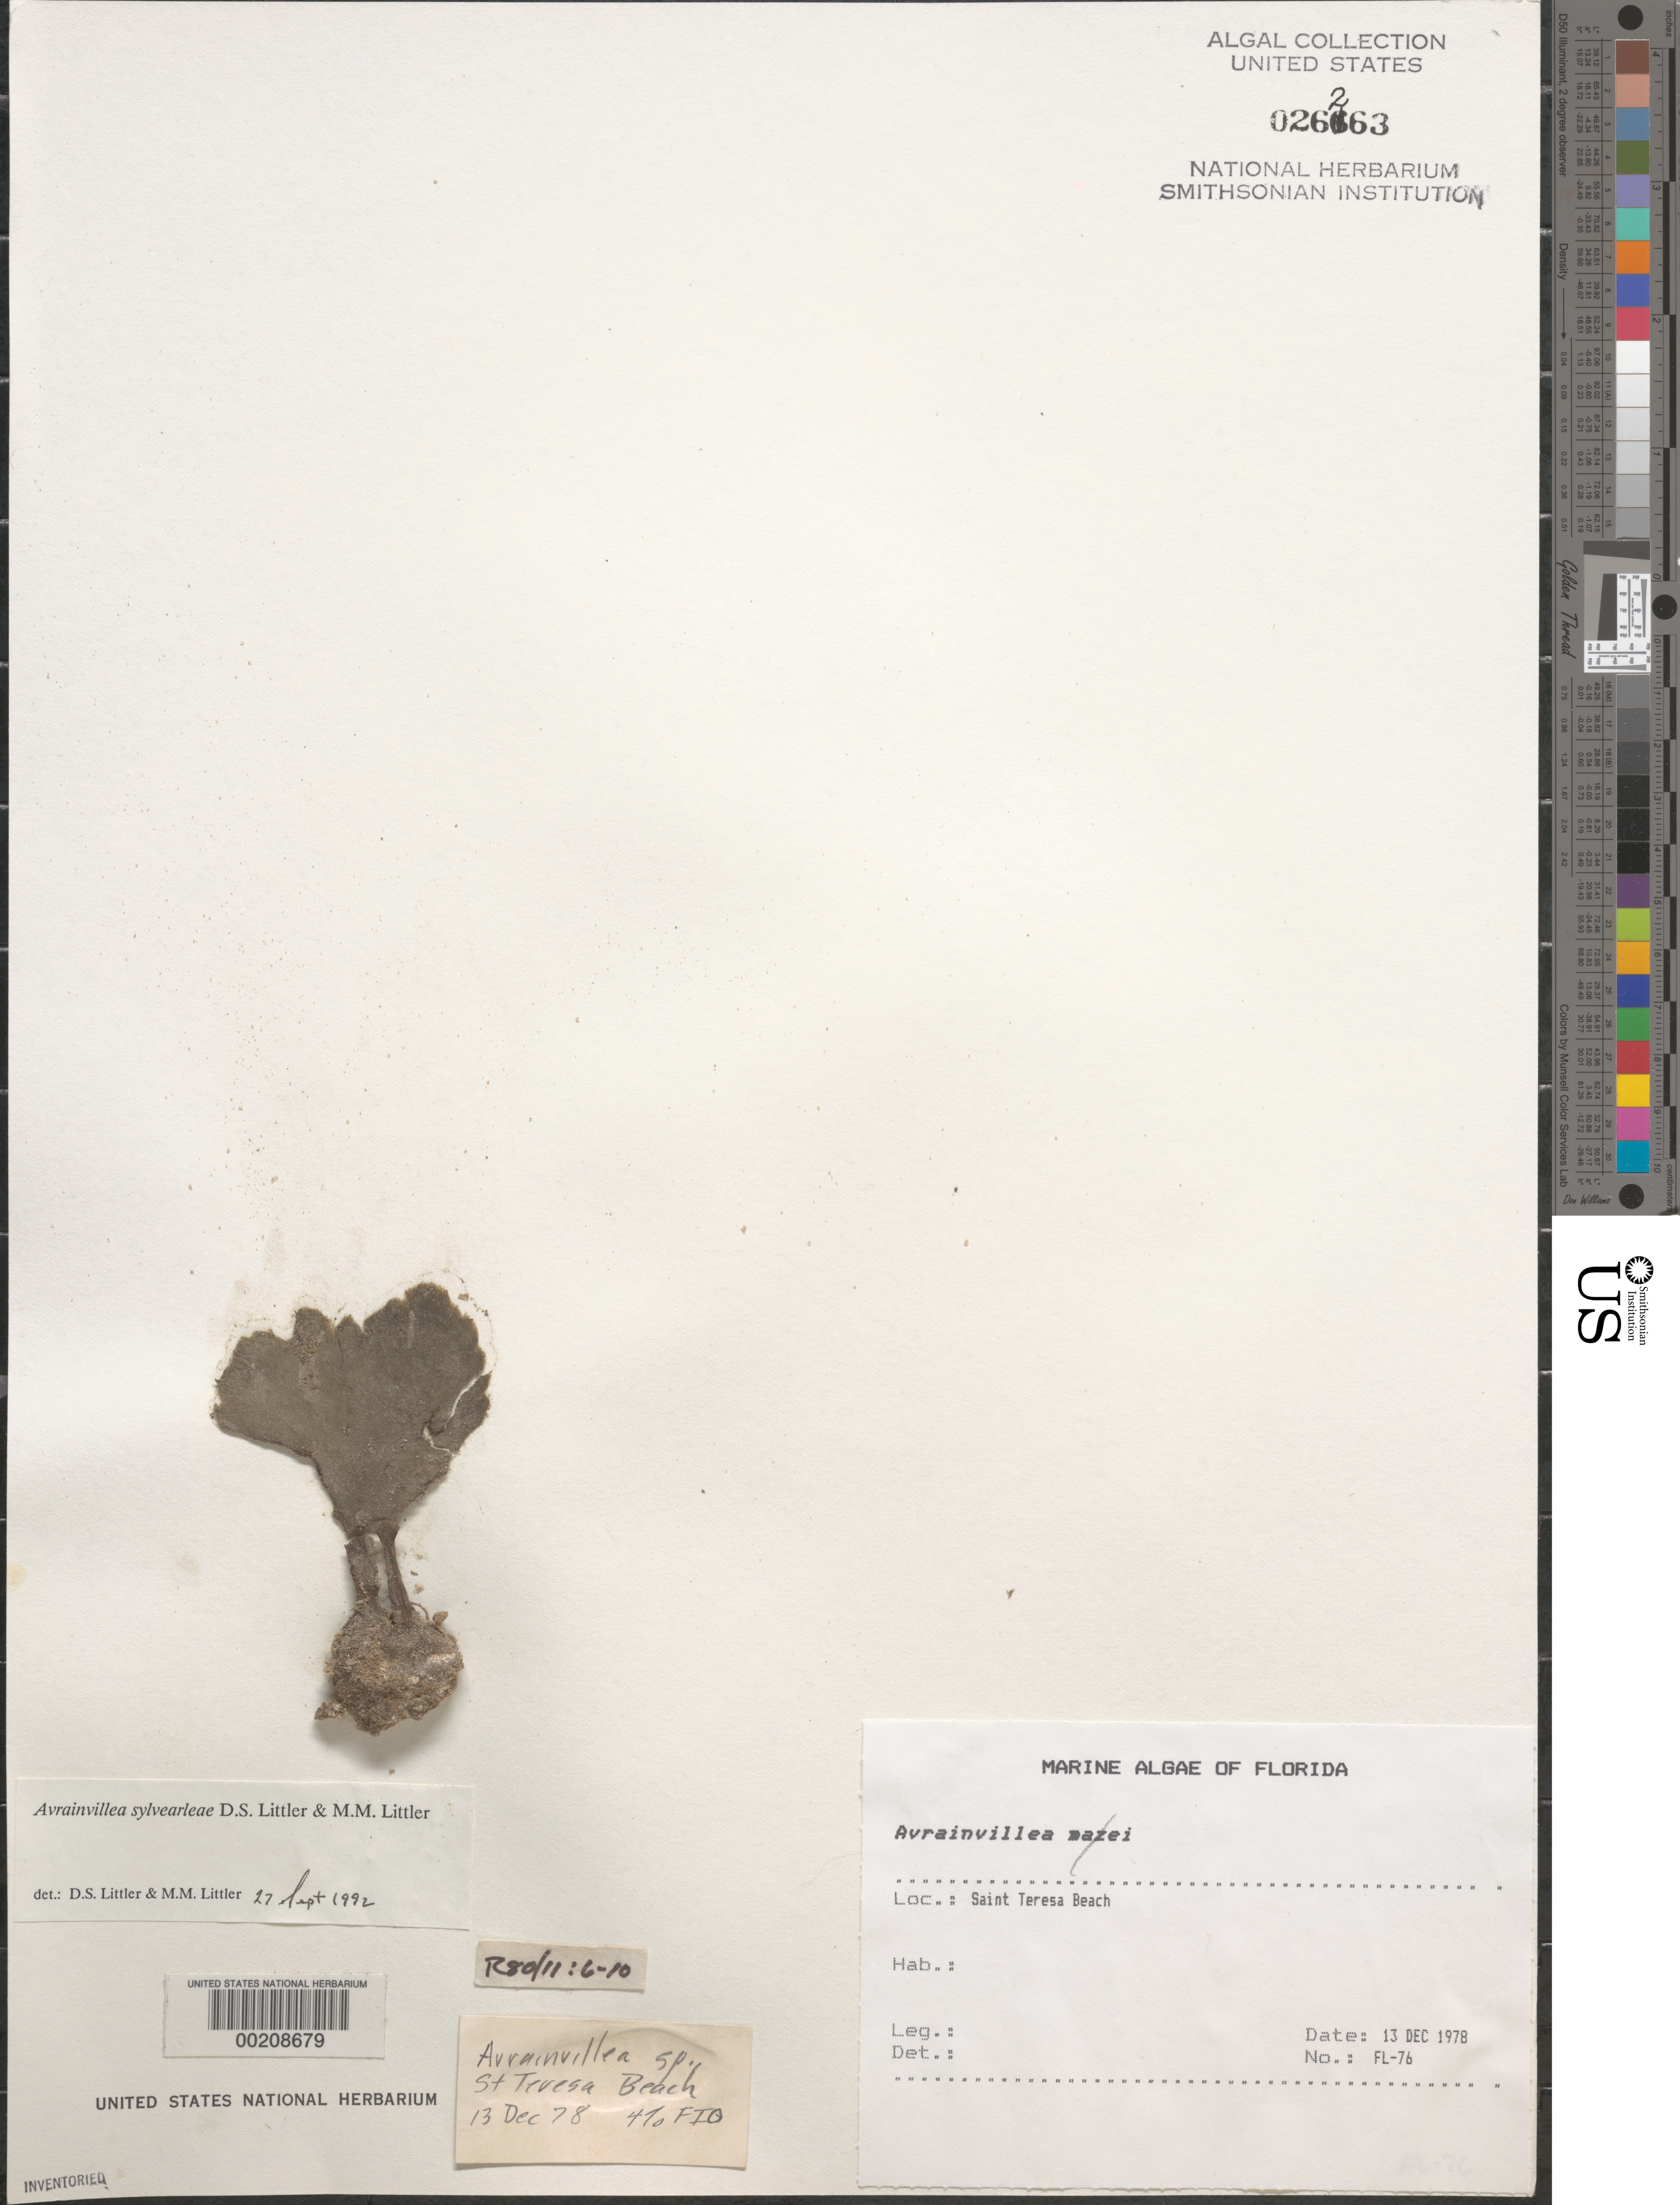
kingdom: Plantae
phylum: Chlorophyta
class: Ulvophyceae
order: Bryopsidales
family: Dichotomosiphonaceae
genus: Avrainvillea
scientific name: Avrainvillea sylvearleae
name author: D.S. Littler & Littler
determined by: Littler, D. S.; Littler, M. M.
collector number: FL-76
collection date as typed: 13 Dec 1978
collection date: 1978-12-13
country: United States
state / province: Florida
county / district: Franklin County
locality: Saint Teresa Beach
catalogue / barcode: US 26263